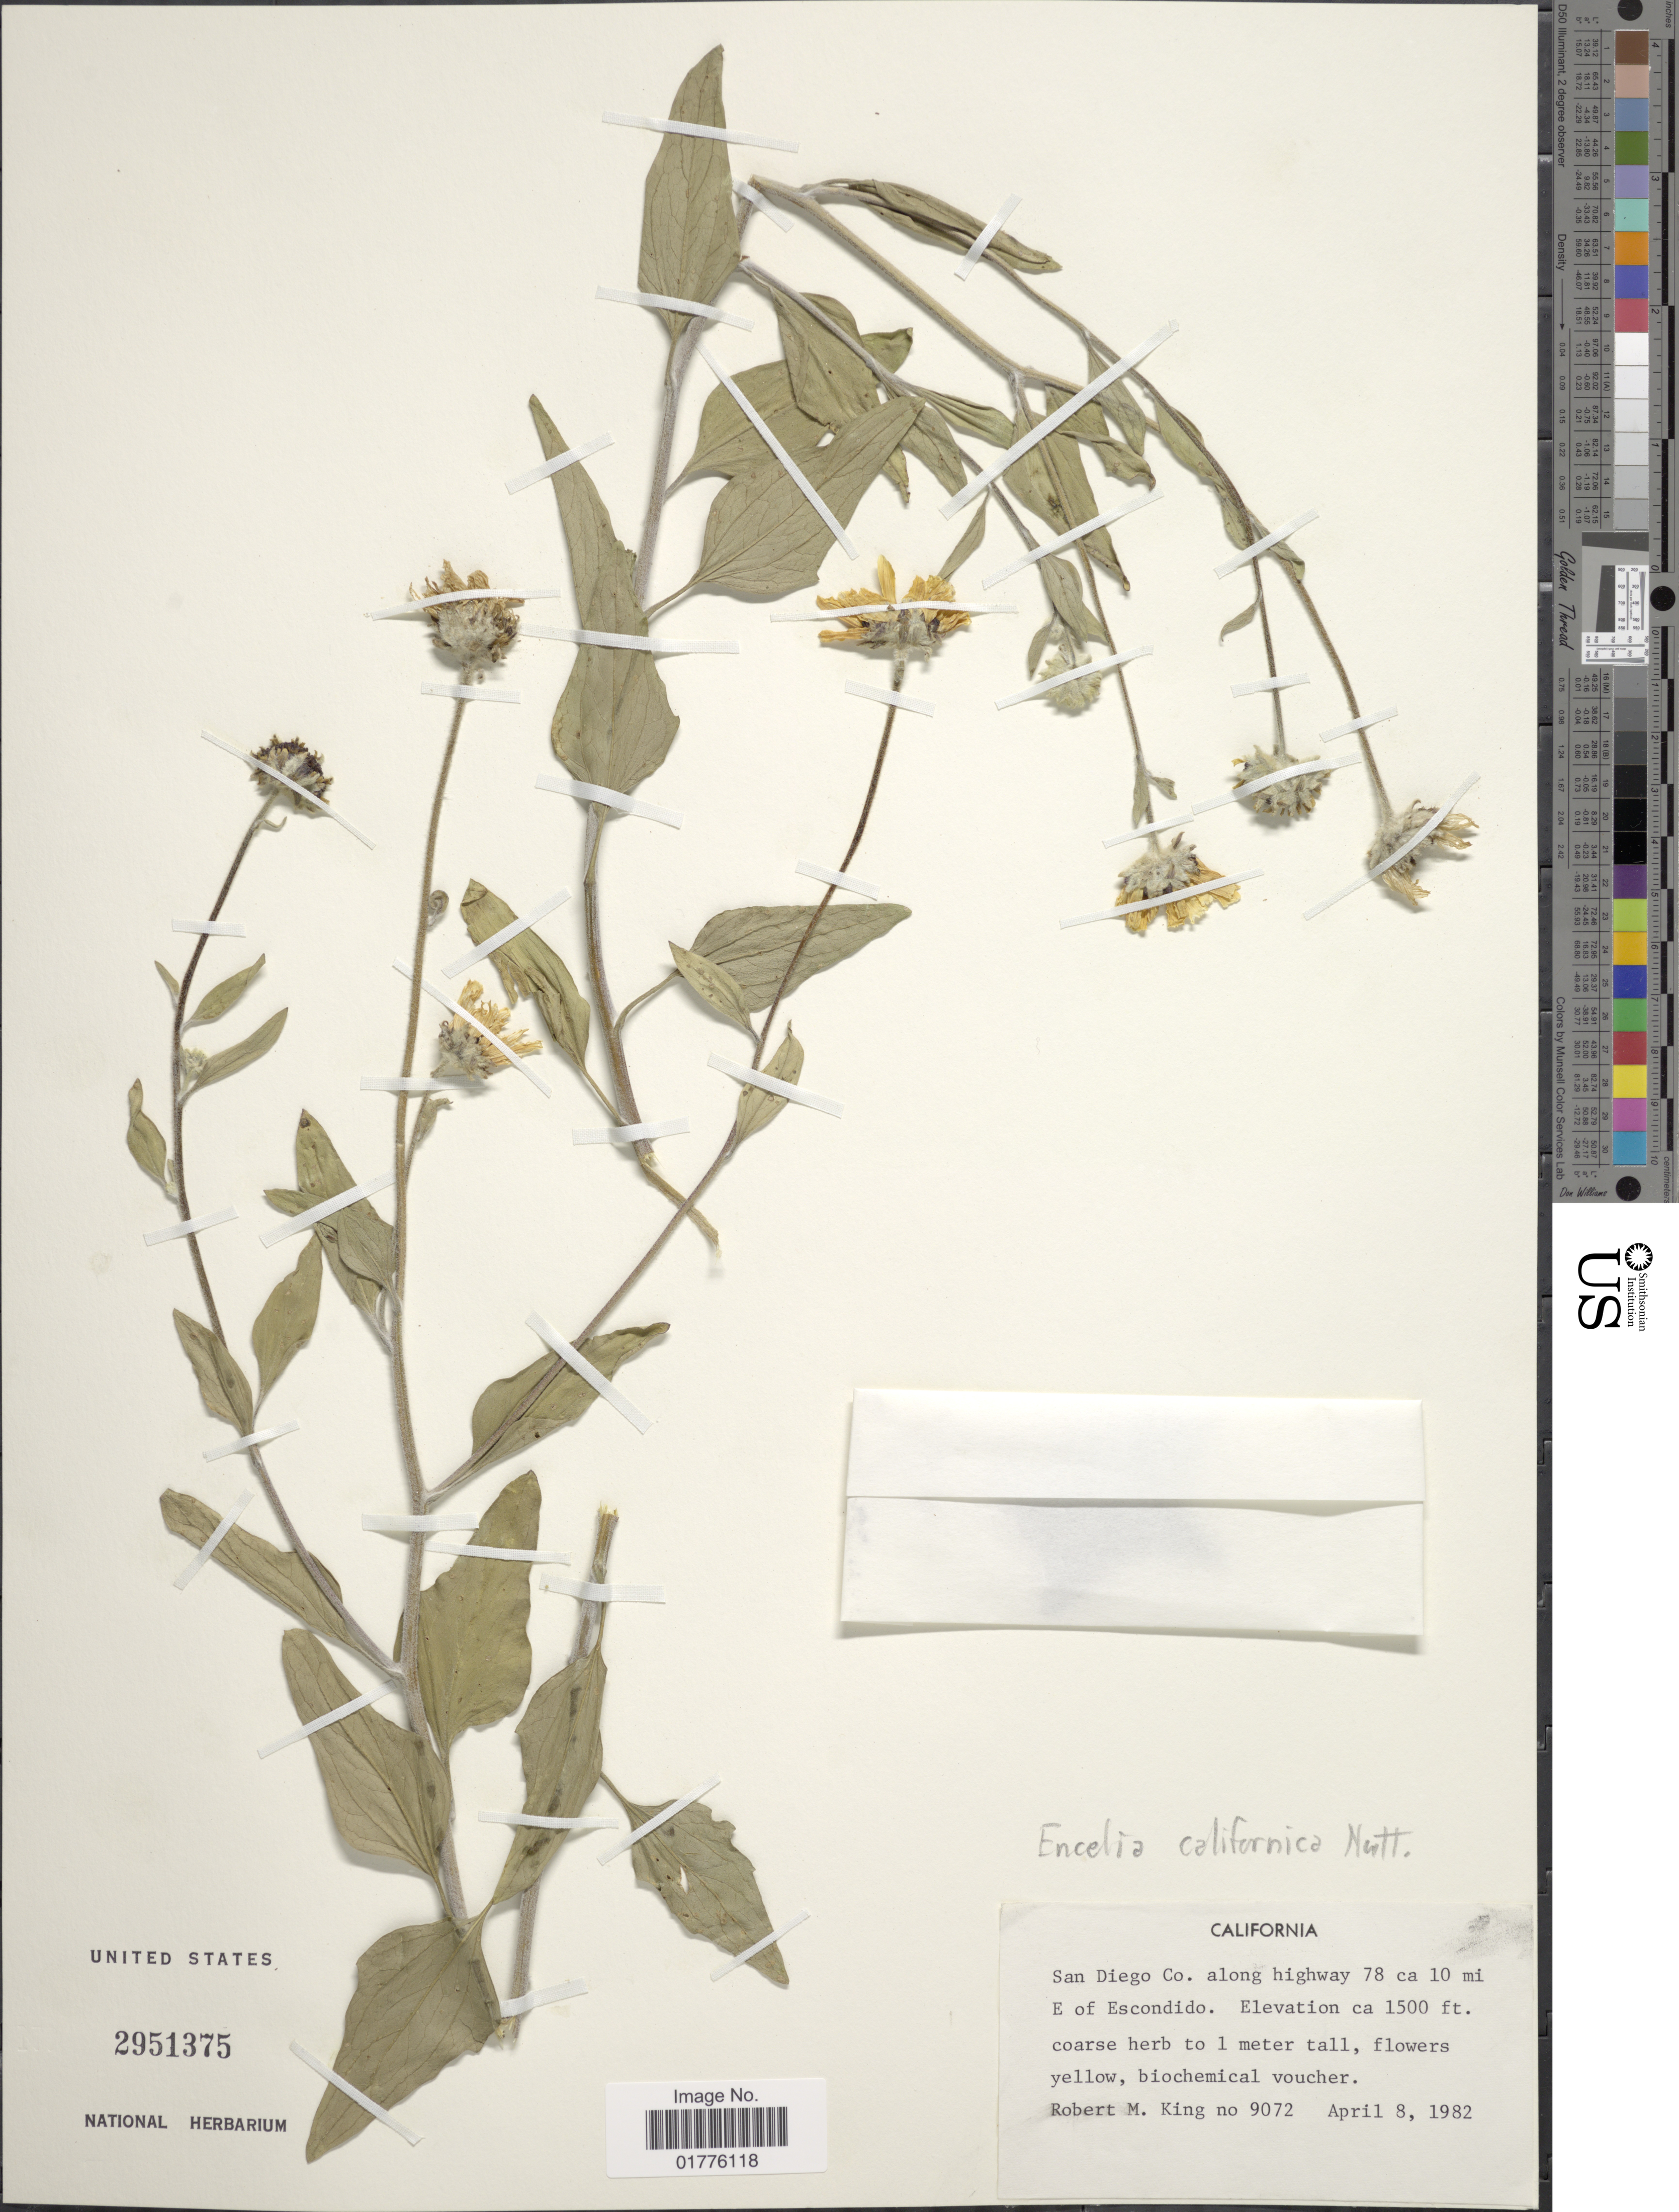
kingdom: Plantae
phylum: Tracheophyta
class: Magnoliopsida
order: Asterales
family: Asteraceae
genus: Encelia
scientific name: Encelia californica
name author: Nutt.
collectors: R. M. King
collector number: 9072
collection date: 1982-04-08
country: United States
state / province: California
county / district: San Diego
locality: California. San Diego Co. along highway 78 ca 10 mi E of Escondido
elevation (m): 457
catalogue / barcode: US 2951375